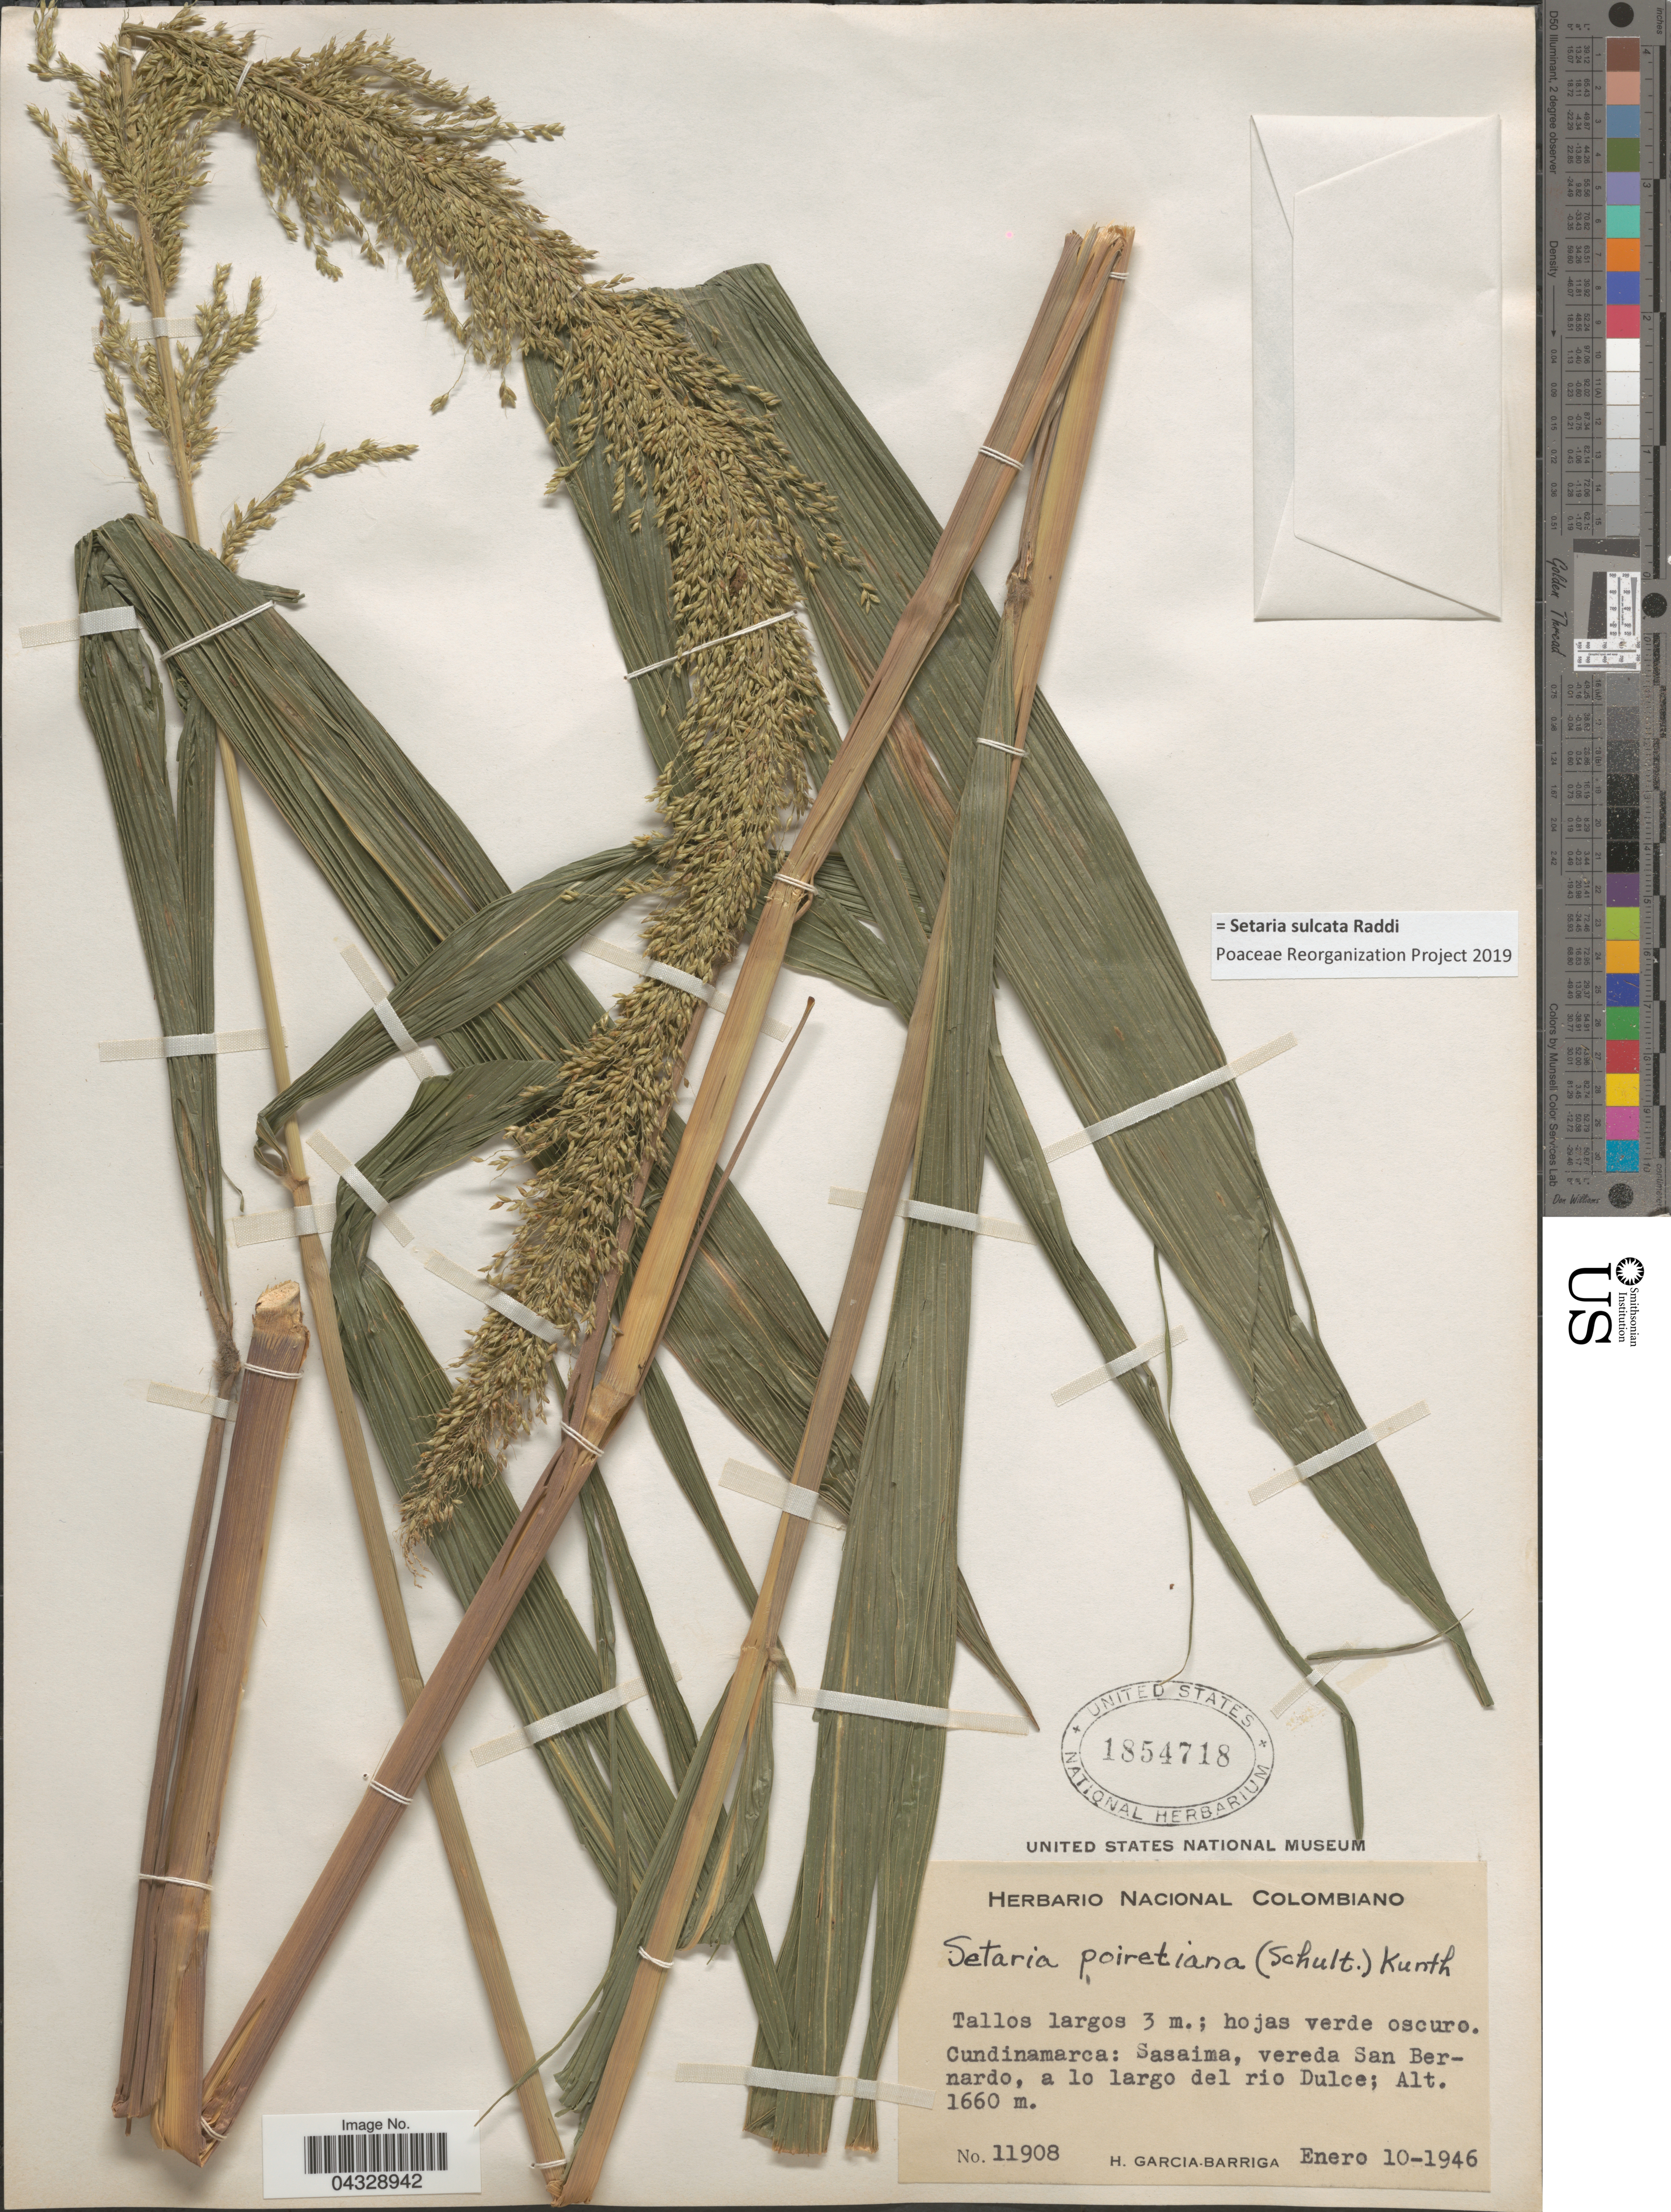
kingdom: Plantae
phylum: Tracheophyta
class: Liliopsida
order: Poales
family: Poaceae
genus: Setaria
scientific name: Setaria sulcata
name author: Raddi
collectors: H. García Barriga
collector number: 11908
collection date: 1946-01-10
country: Colombia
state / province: Cundinamarca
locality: Sasaima, vereda San Bernardo, a lo largo del rio Dulce.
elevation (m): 1660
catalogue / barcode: US 1854718